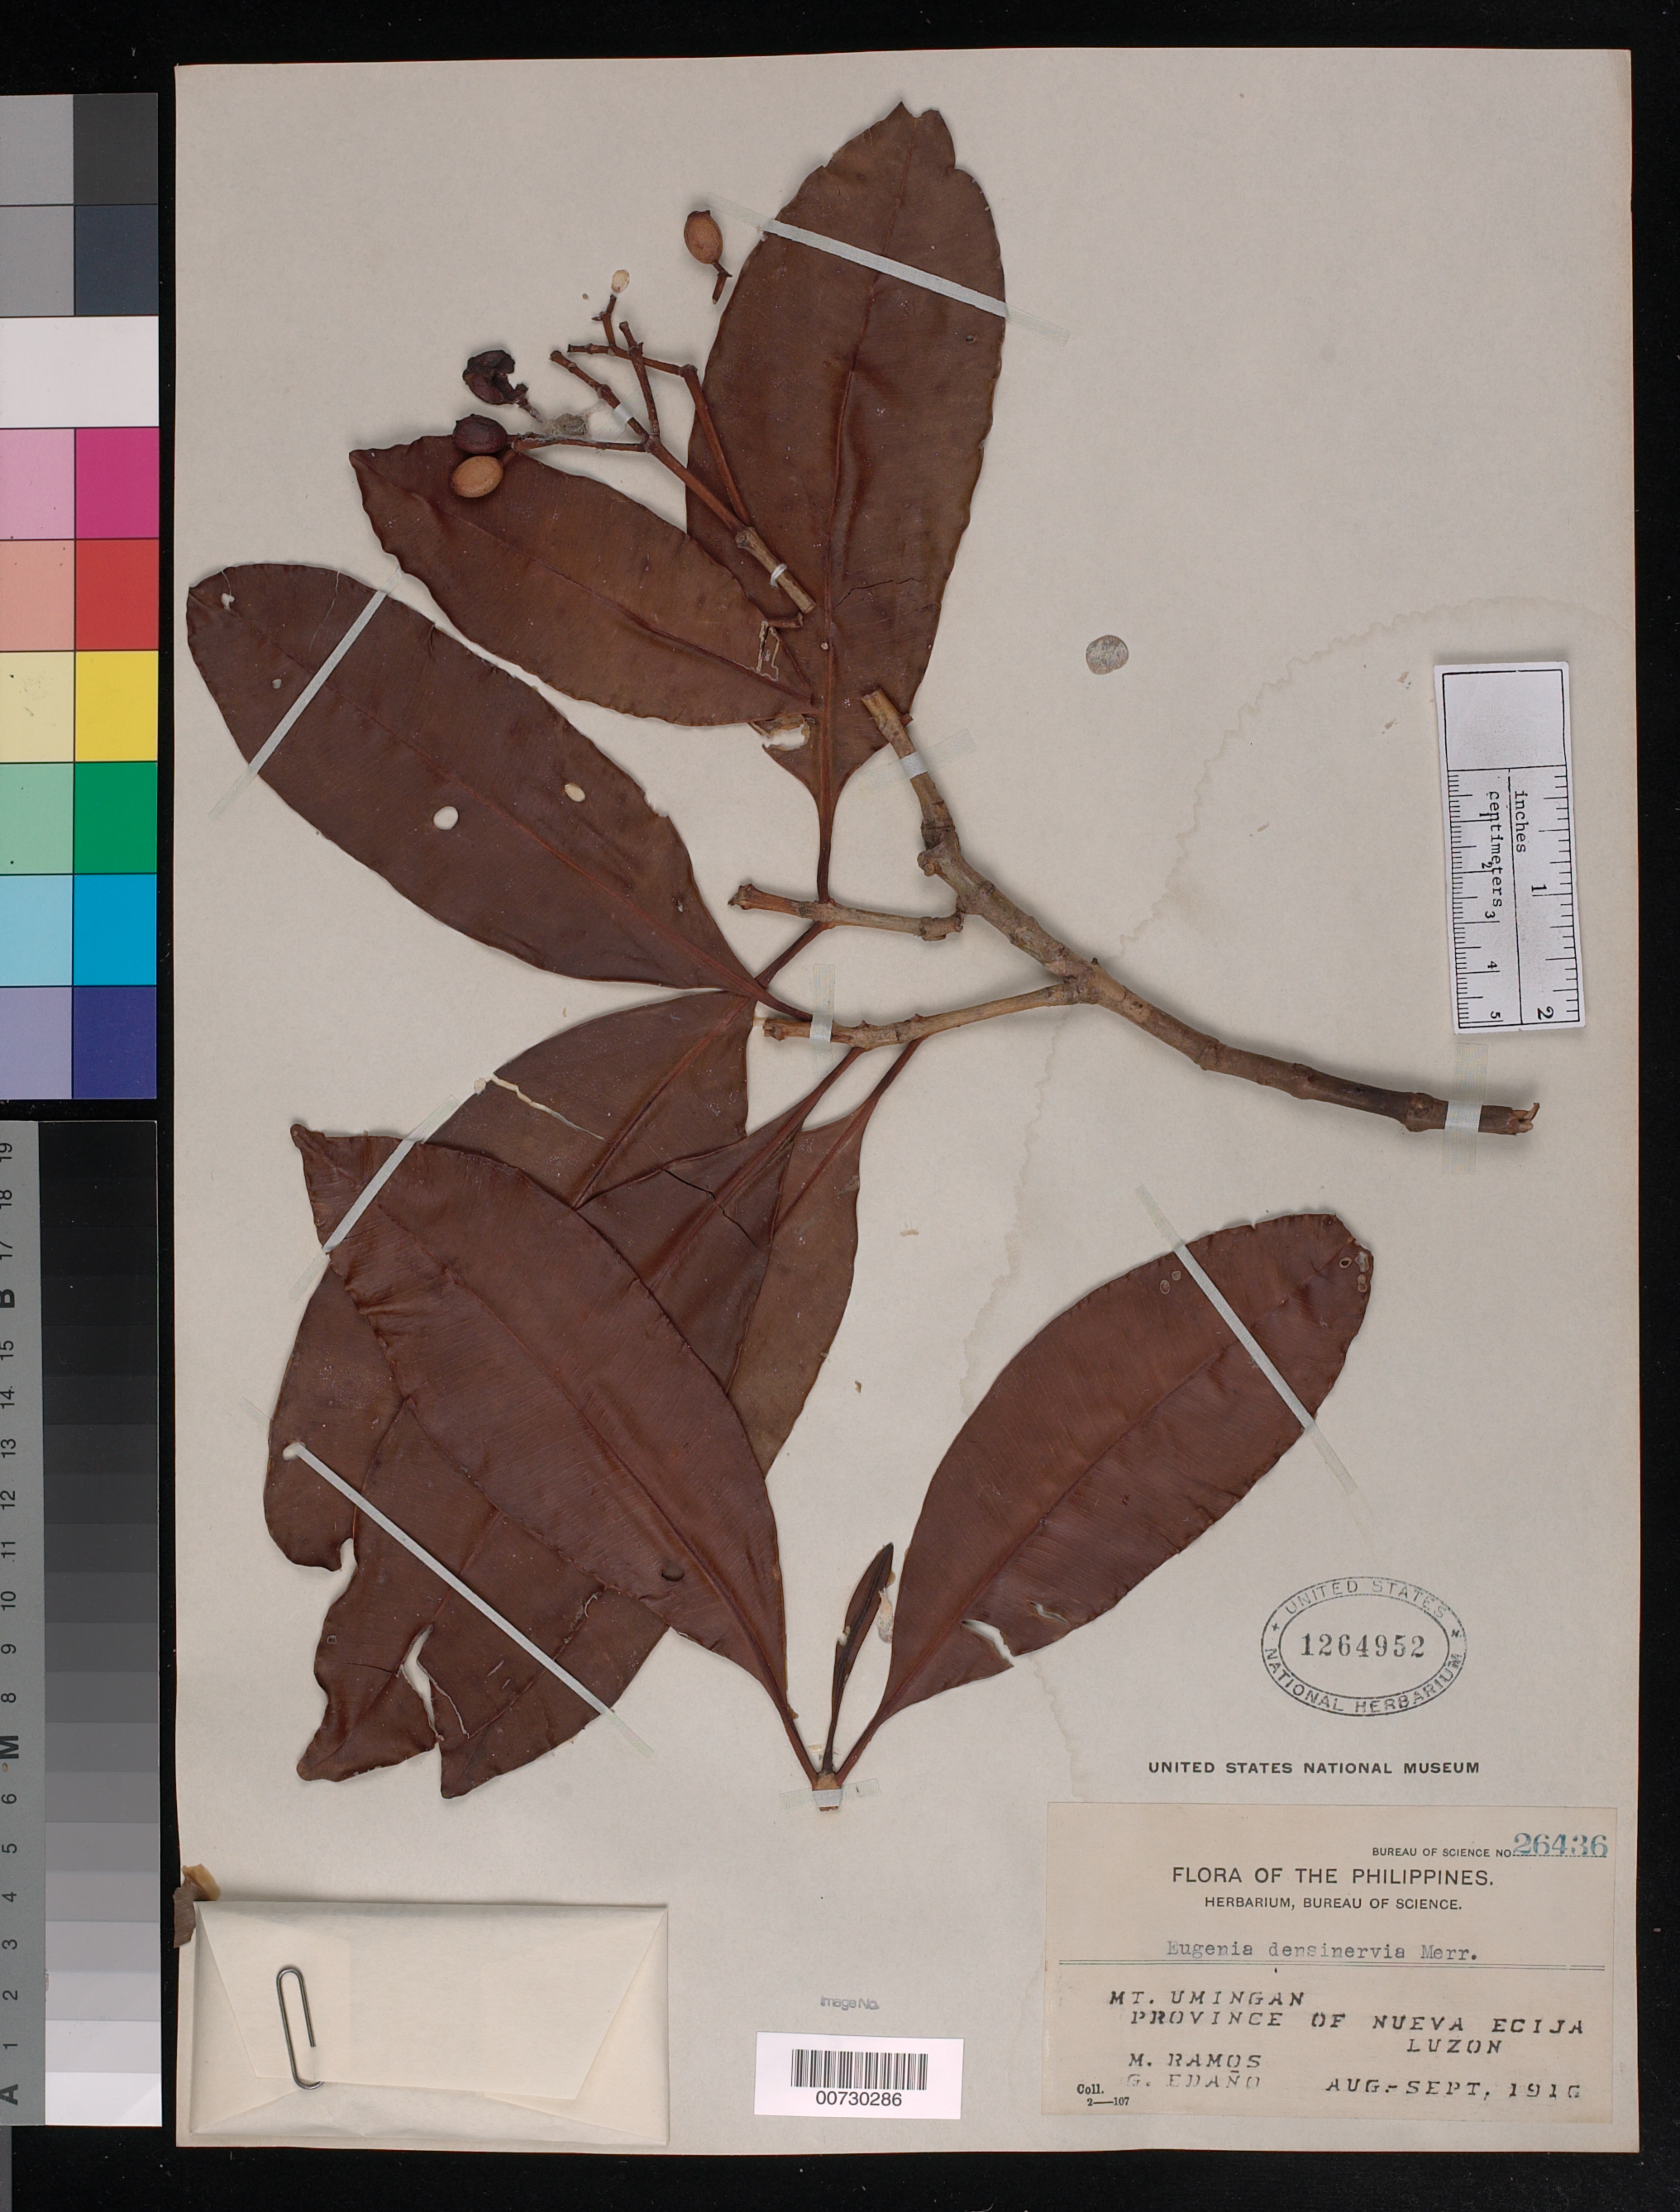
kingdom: Plantae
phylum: Tracheophyta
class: Magnoliopsida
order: Myrtales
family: Myrtaceae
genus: Syzygium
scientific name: Syzygium densinervium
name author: (Merr.) Merr.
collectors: M. Ramos & G. E. Edaño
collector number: Bur. Sci. 26436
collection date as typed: Aug 1916 to -- Sep 1916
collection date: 1916-08/1916-09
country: Philippines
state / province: Central Luzon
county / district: Nueva Ecija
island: Luzon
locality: Mt. Umingan.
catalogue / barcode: US 1264952